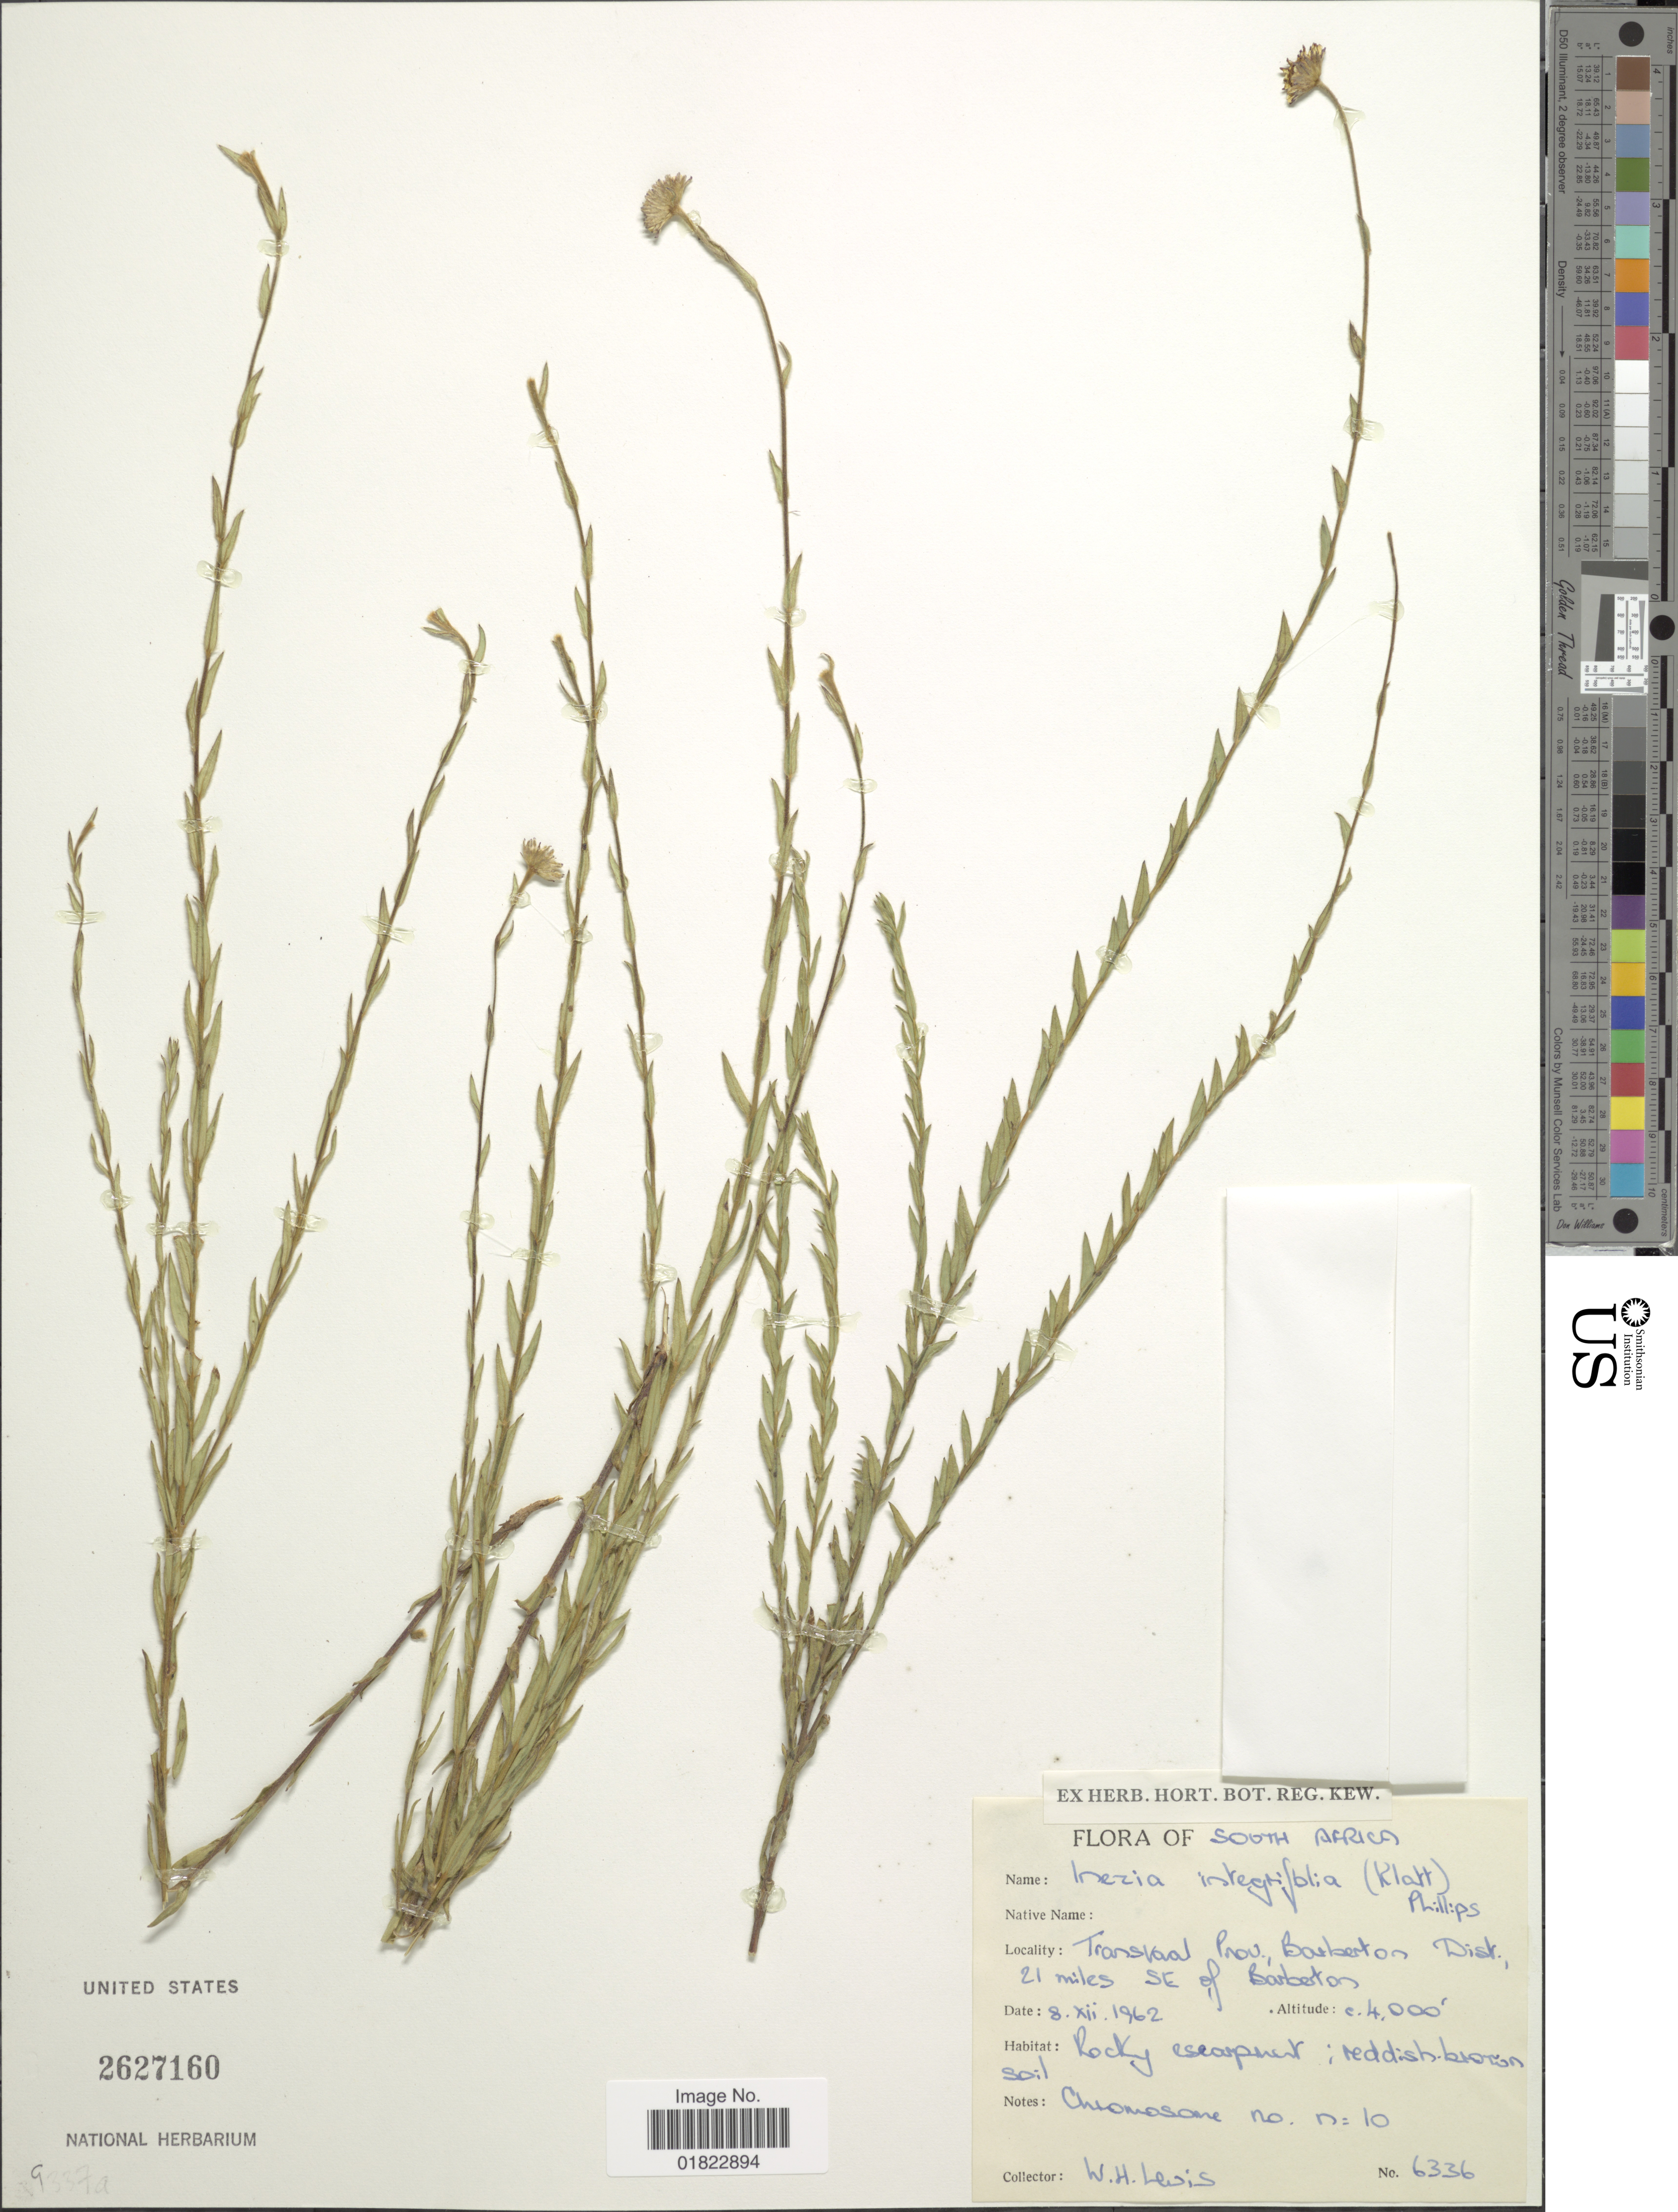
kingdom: Plantae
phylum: Tracheophyta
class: Magnoliopsida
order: Asterales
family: Asteraceae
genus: Inezia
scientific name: Inezia integrifolia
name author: (Klatt) Phillips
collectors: W. H. Lewis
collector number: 6336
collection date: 1962-12-08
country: South Africa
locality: Transvaal Prov. Barberton Dist. 21 miles SE of Barbeton.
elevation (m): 1219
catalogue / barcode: US 2627160